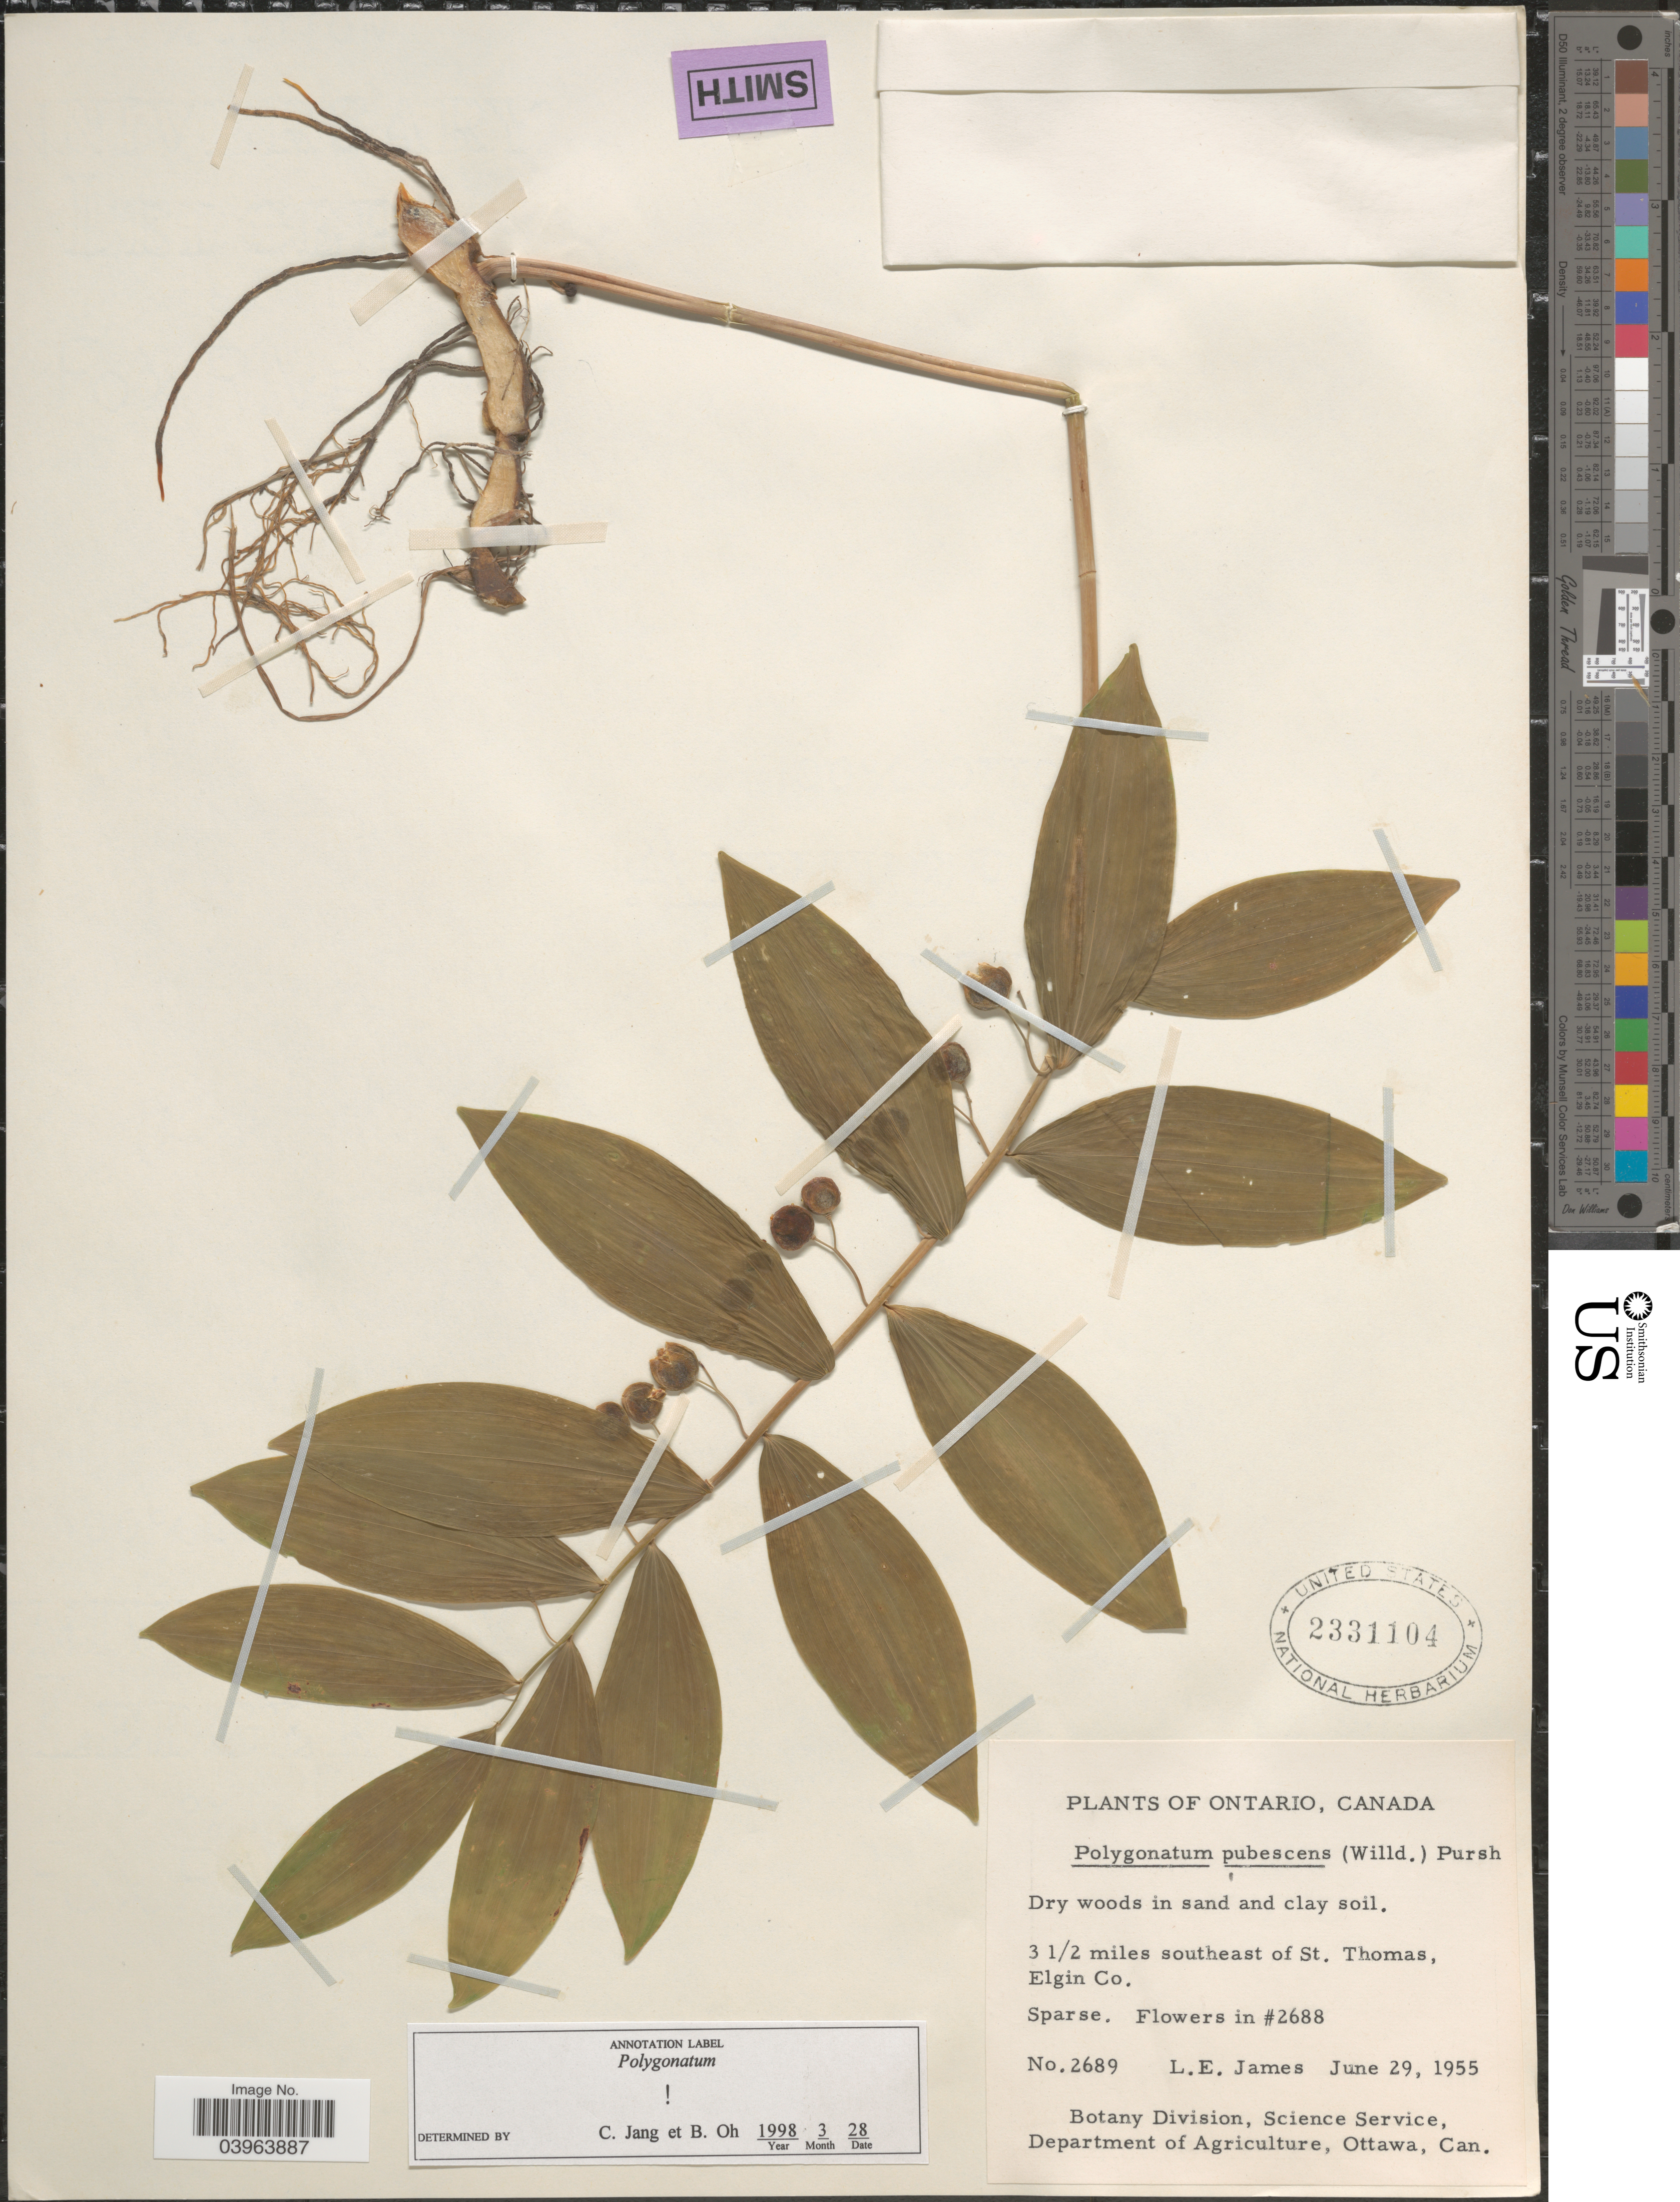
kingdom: Plantae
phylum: Tracheophyta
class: Liliopsida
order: Asparagales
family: Asparagaceae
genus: Polygonatum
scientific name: Polygonatum pubescens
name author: (Willd.) Pursh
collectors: L. E. James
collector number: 2689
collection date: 1955-06-29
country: Canada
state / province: Ontario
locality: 3 1/2 miles southeast of St. Thomas, Elgin Co.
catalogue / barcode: US 2331104